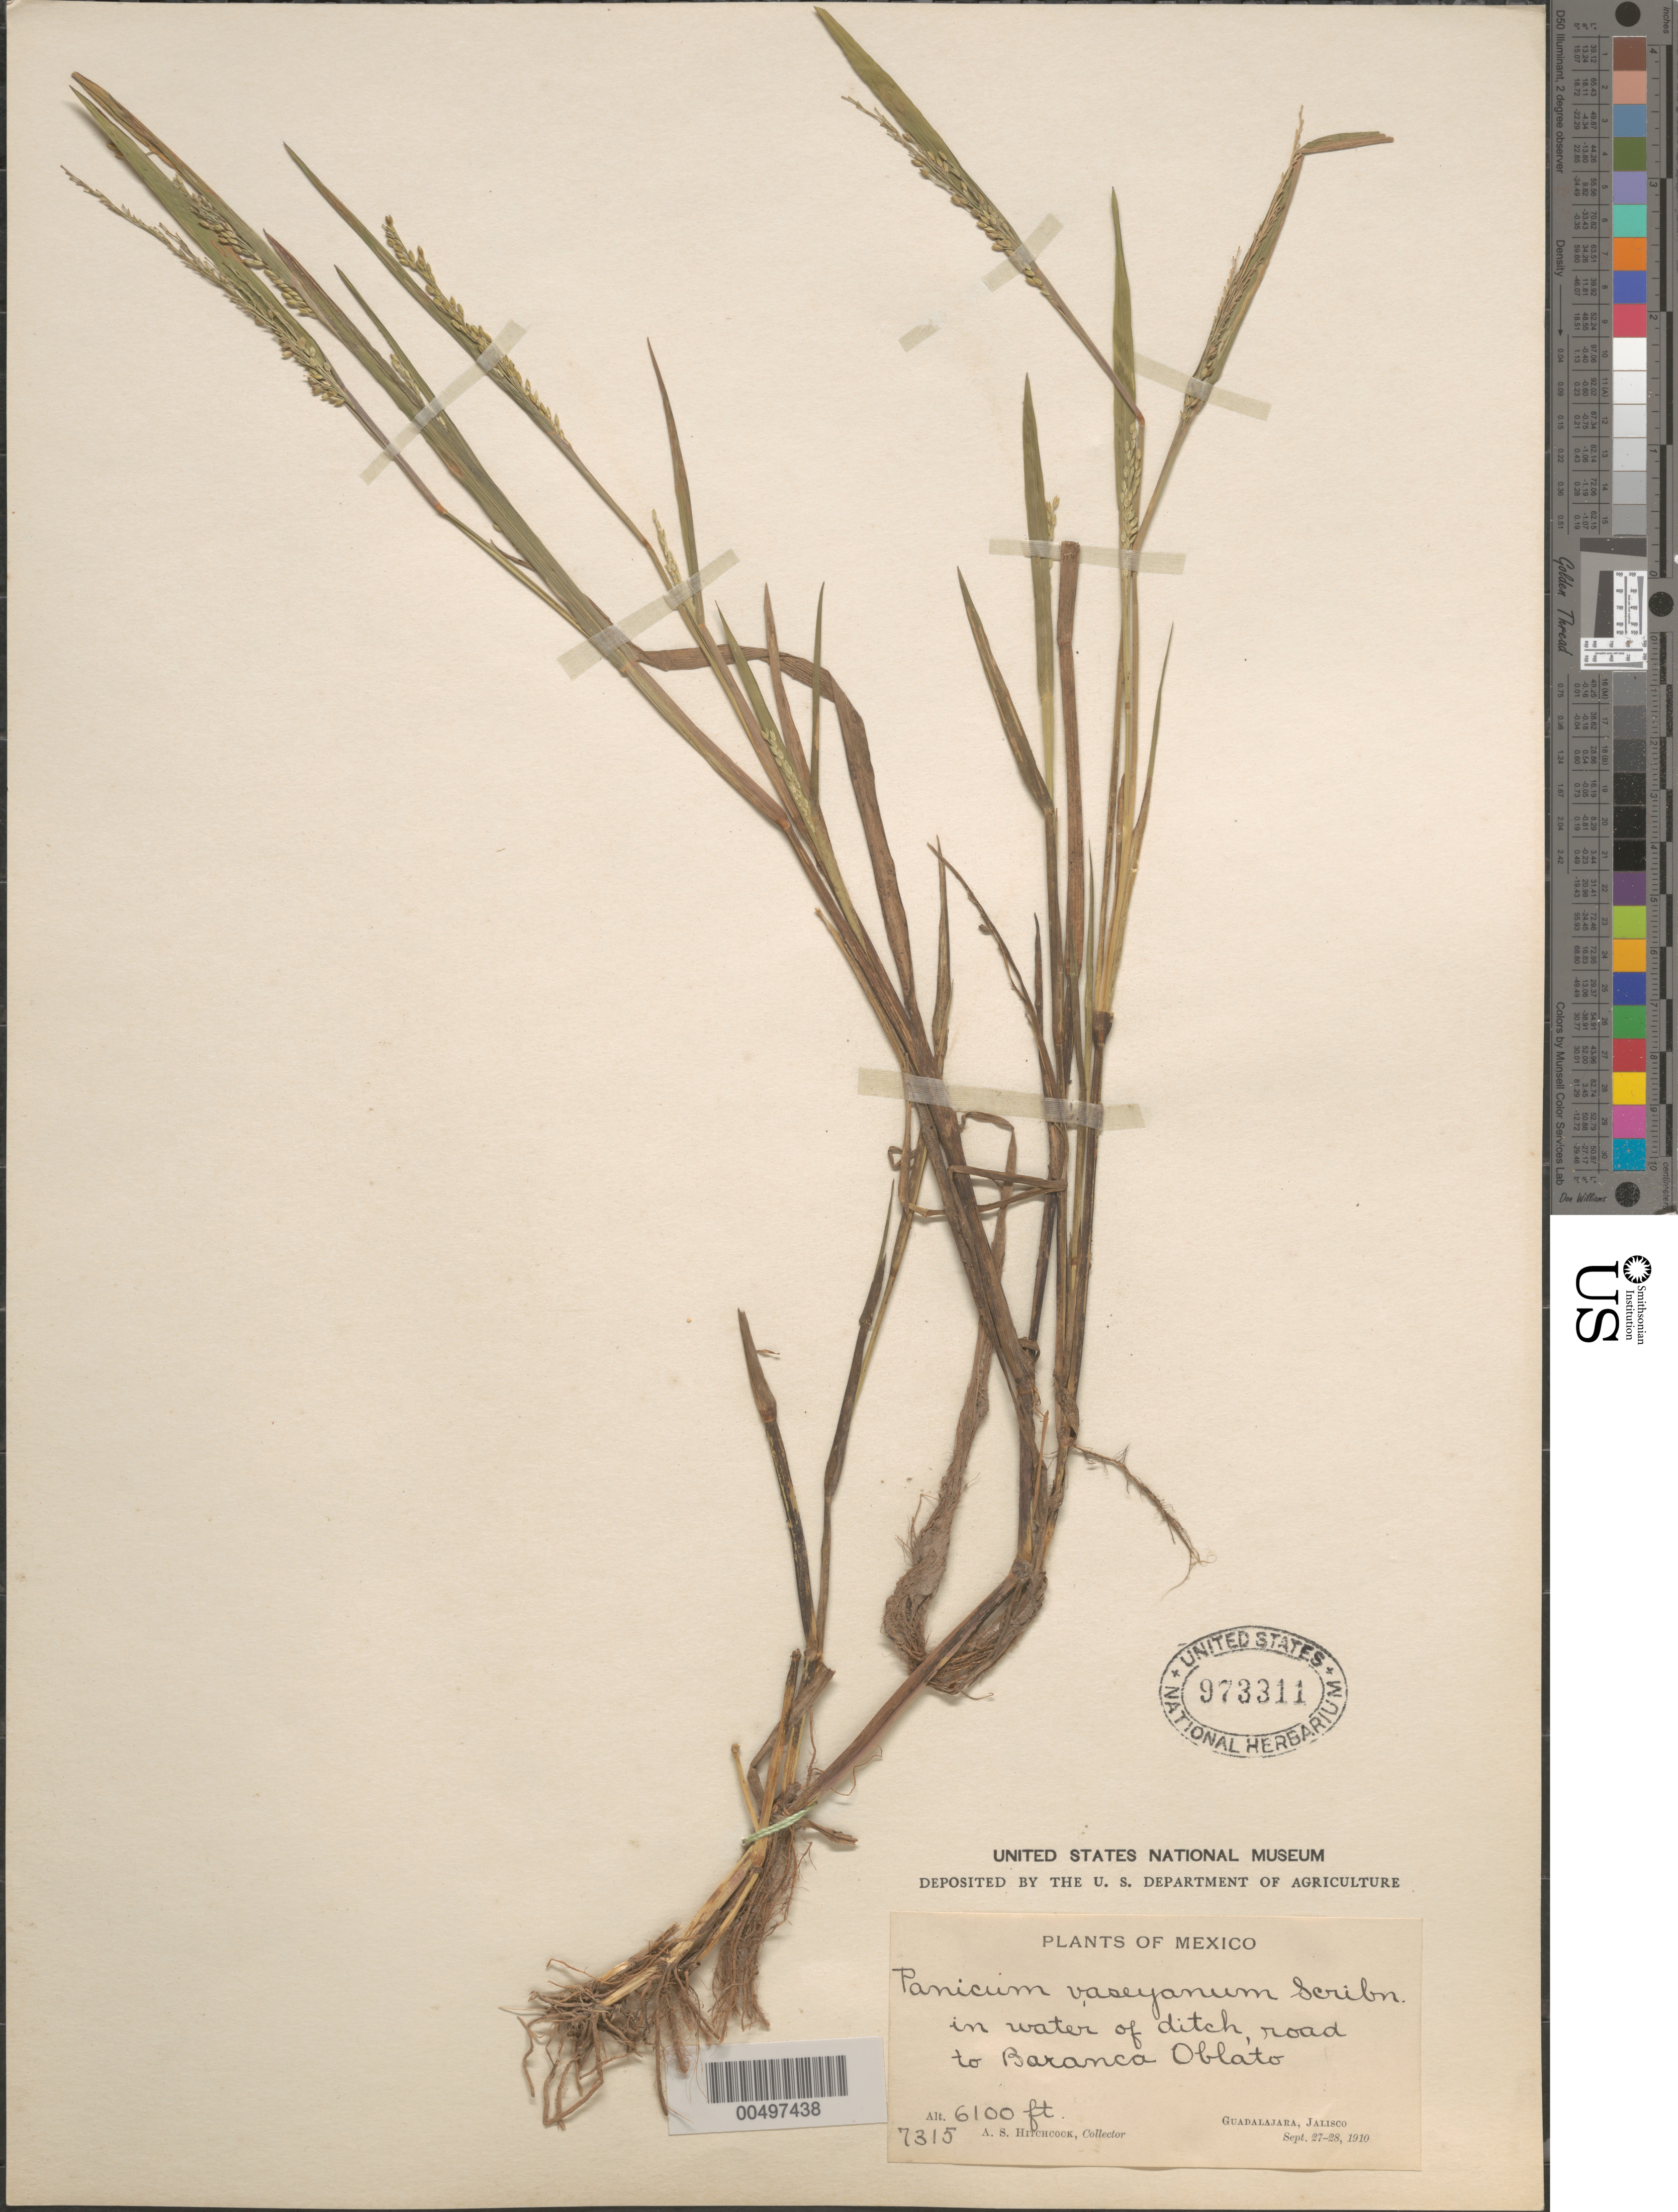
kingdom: Plantae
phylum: Tracheophyta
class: Liliopsida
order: Poales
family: Poaceae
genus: Panicum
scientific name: Panicum vaseyanum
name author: Scribn. ex W.J. Beal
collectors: A. S. Hitchcock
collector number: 7315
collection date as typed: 27 Sep 1910 to 28 Sep 1910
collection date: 1910-09-27/1910-09-28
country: Mexico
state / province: Jalisco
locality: Rd to Baranca Oblato, Guadalajara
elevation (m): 1859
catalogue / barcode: US 973311